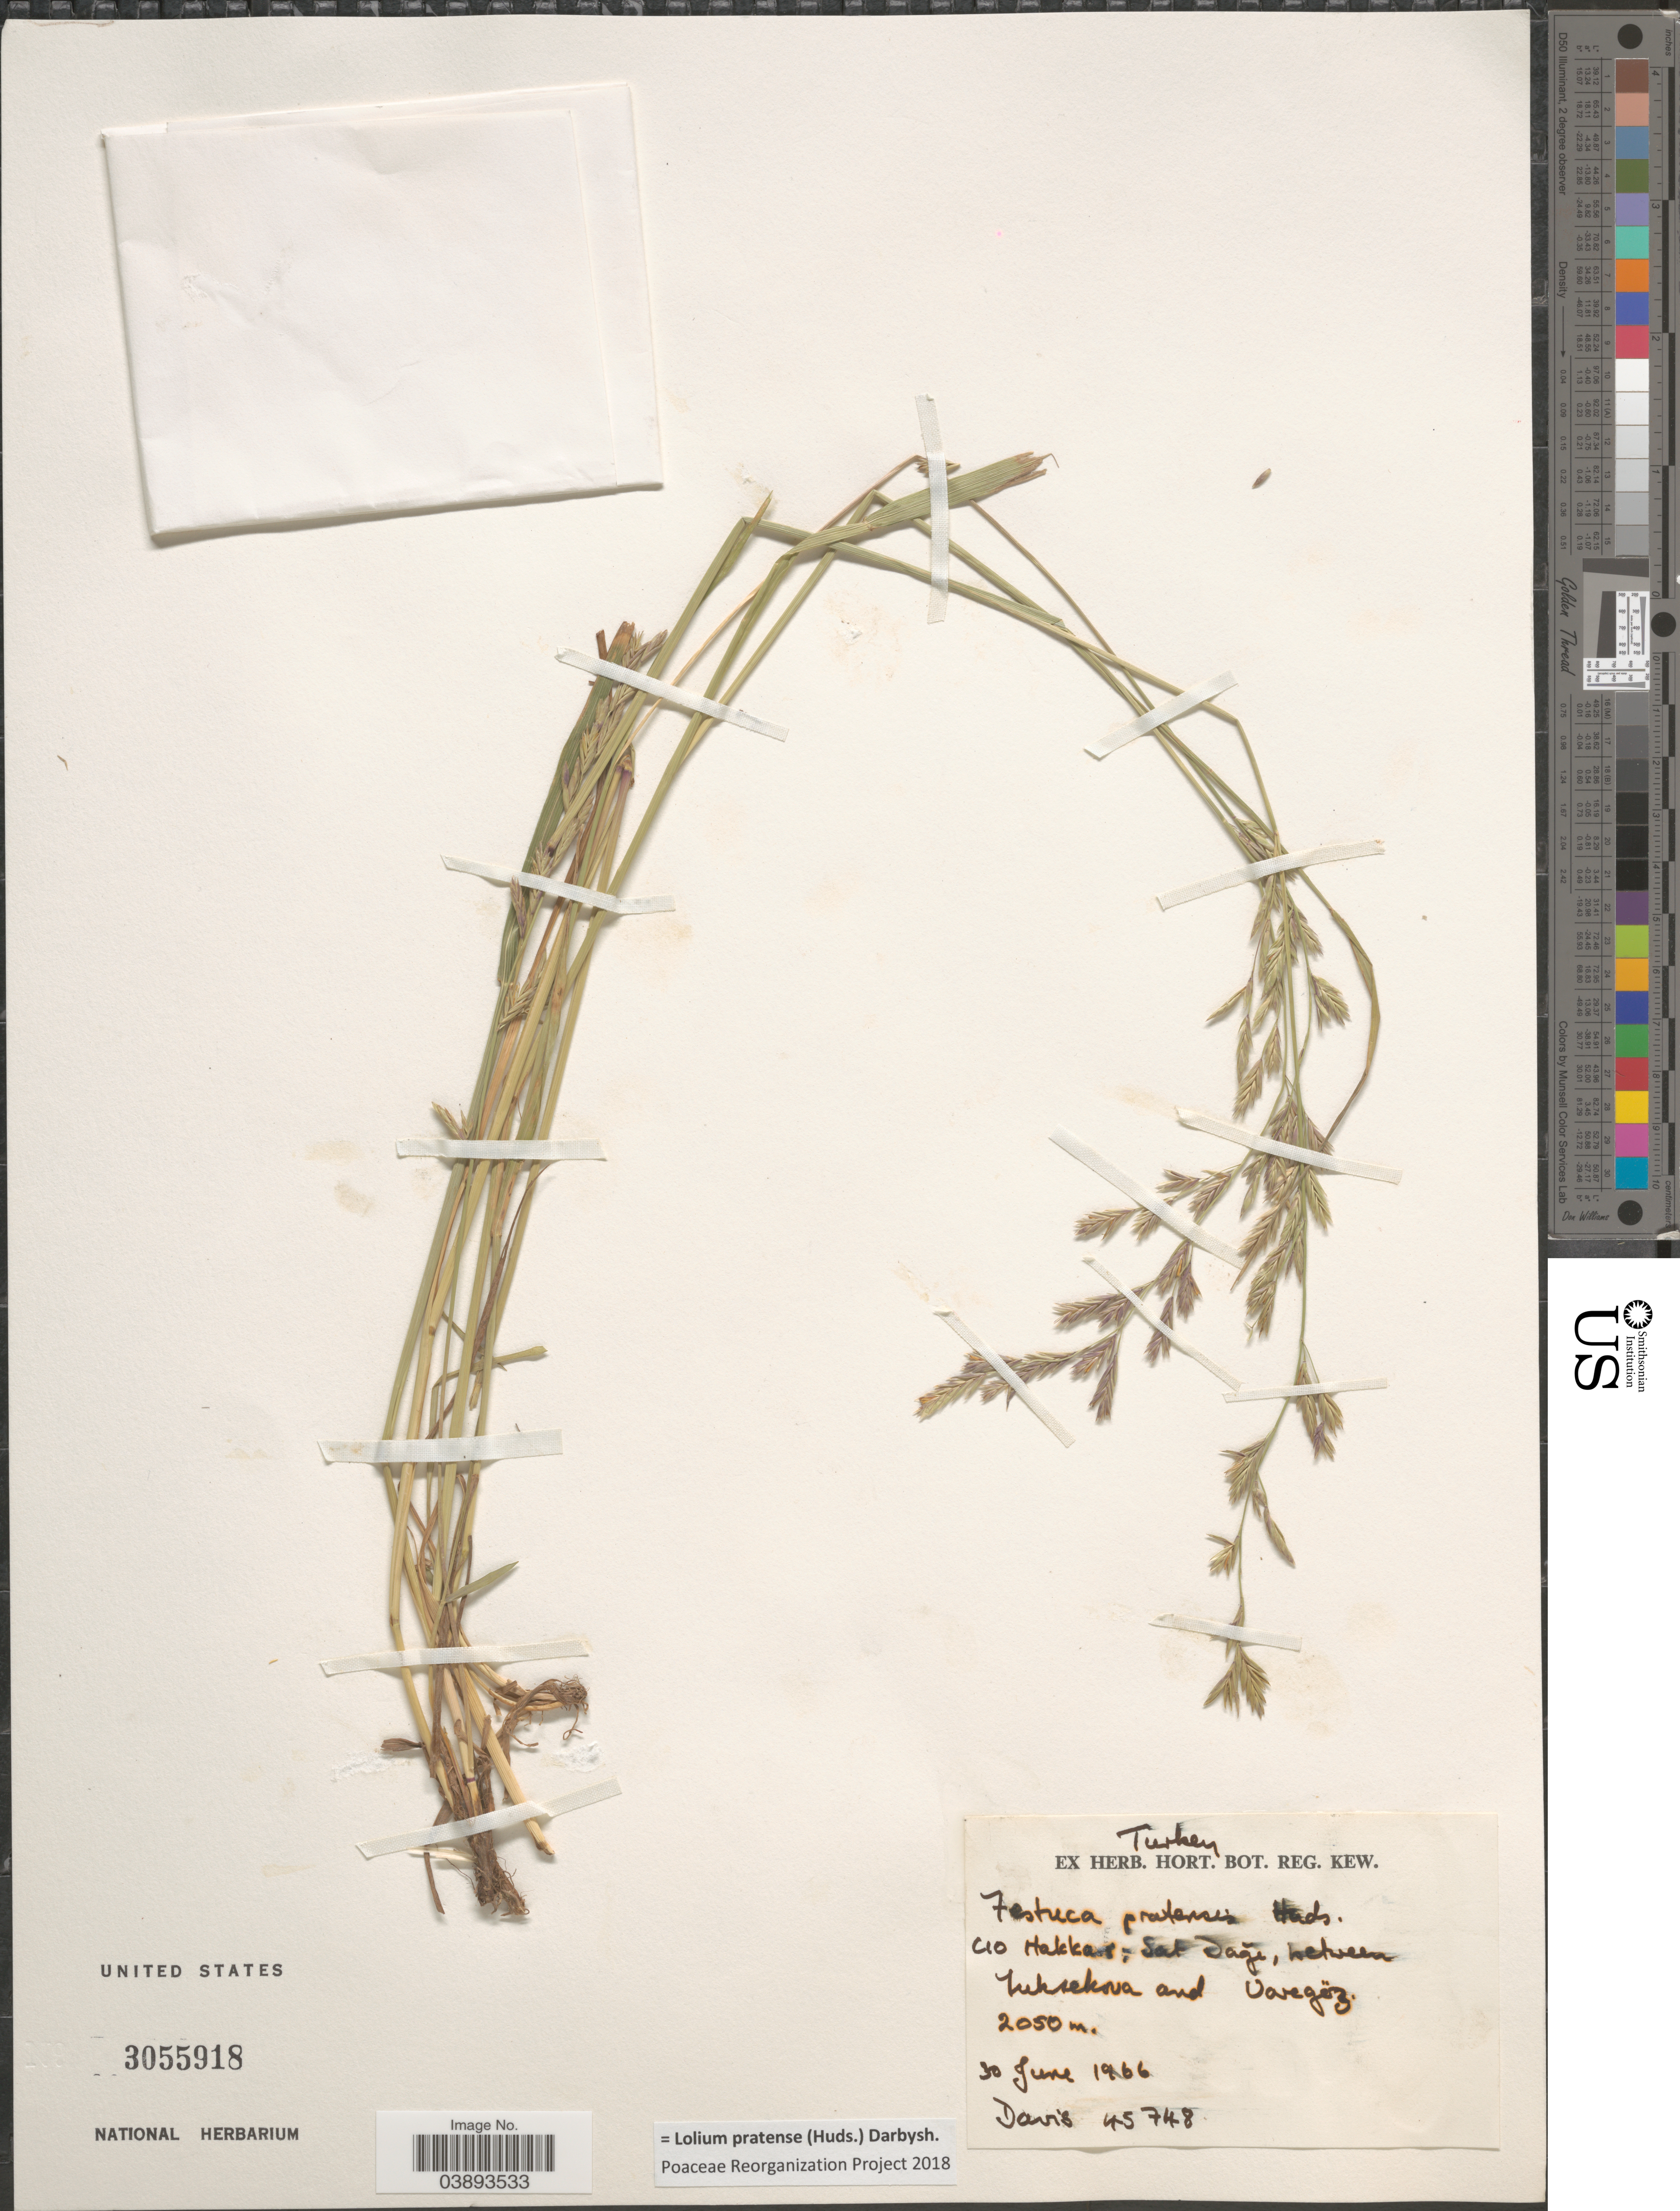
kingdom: Plantae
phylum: Tracheophyta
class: Liliopsida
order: Poales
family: Poaceae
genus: Lolium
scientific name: Lolium pratense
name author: (Huds.) Darbysh.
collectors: -. Davis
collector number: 45748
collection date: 1966-06-30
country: Turkey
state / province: Hakkari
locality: C10 Hakkarri: Sat Daği, between Yuksekova and Varegöz.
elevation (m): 2050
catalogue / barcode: US 3055918